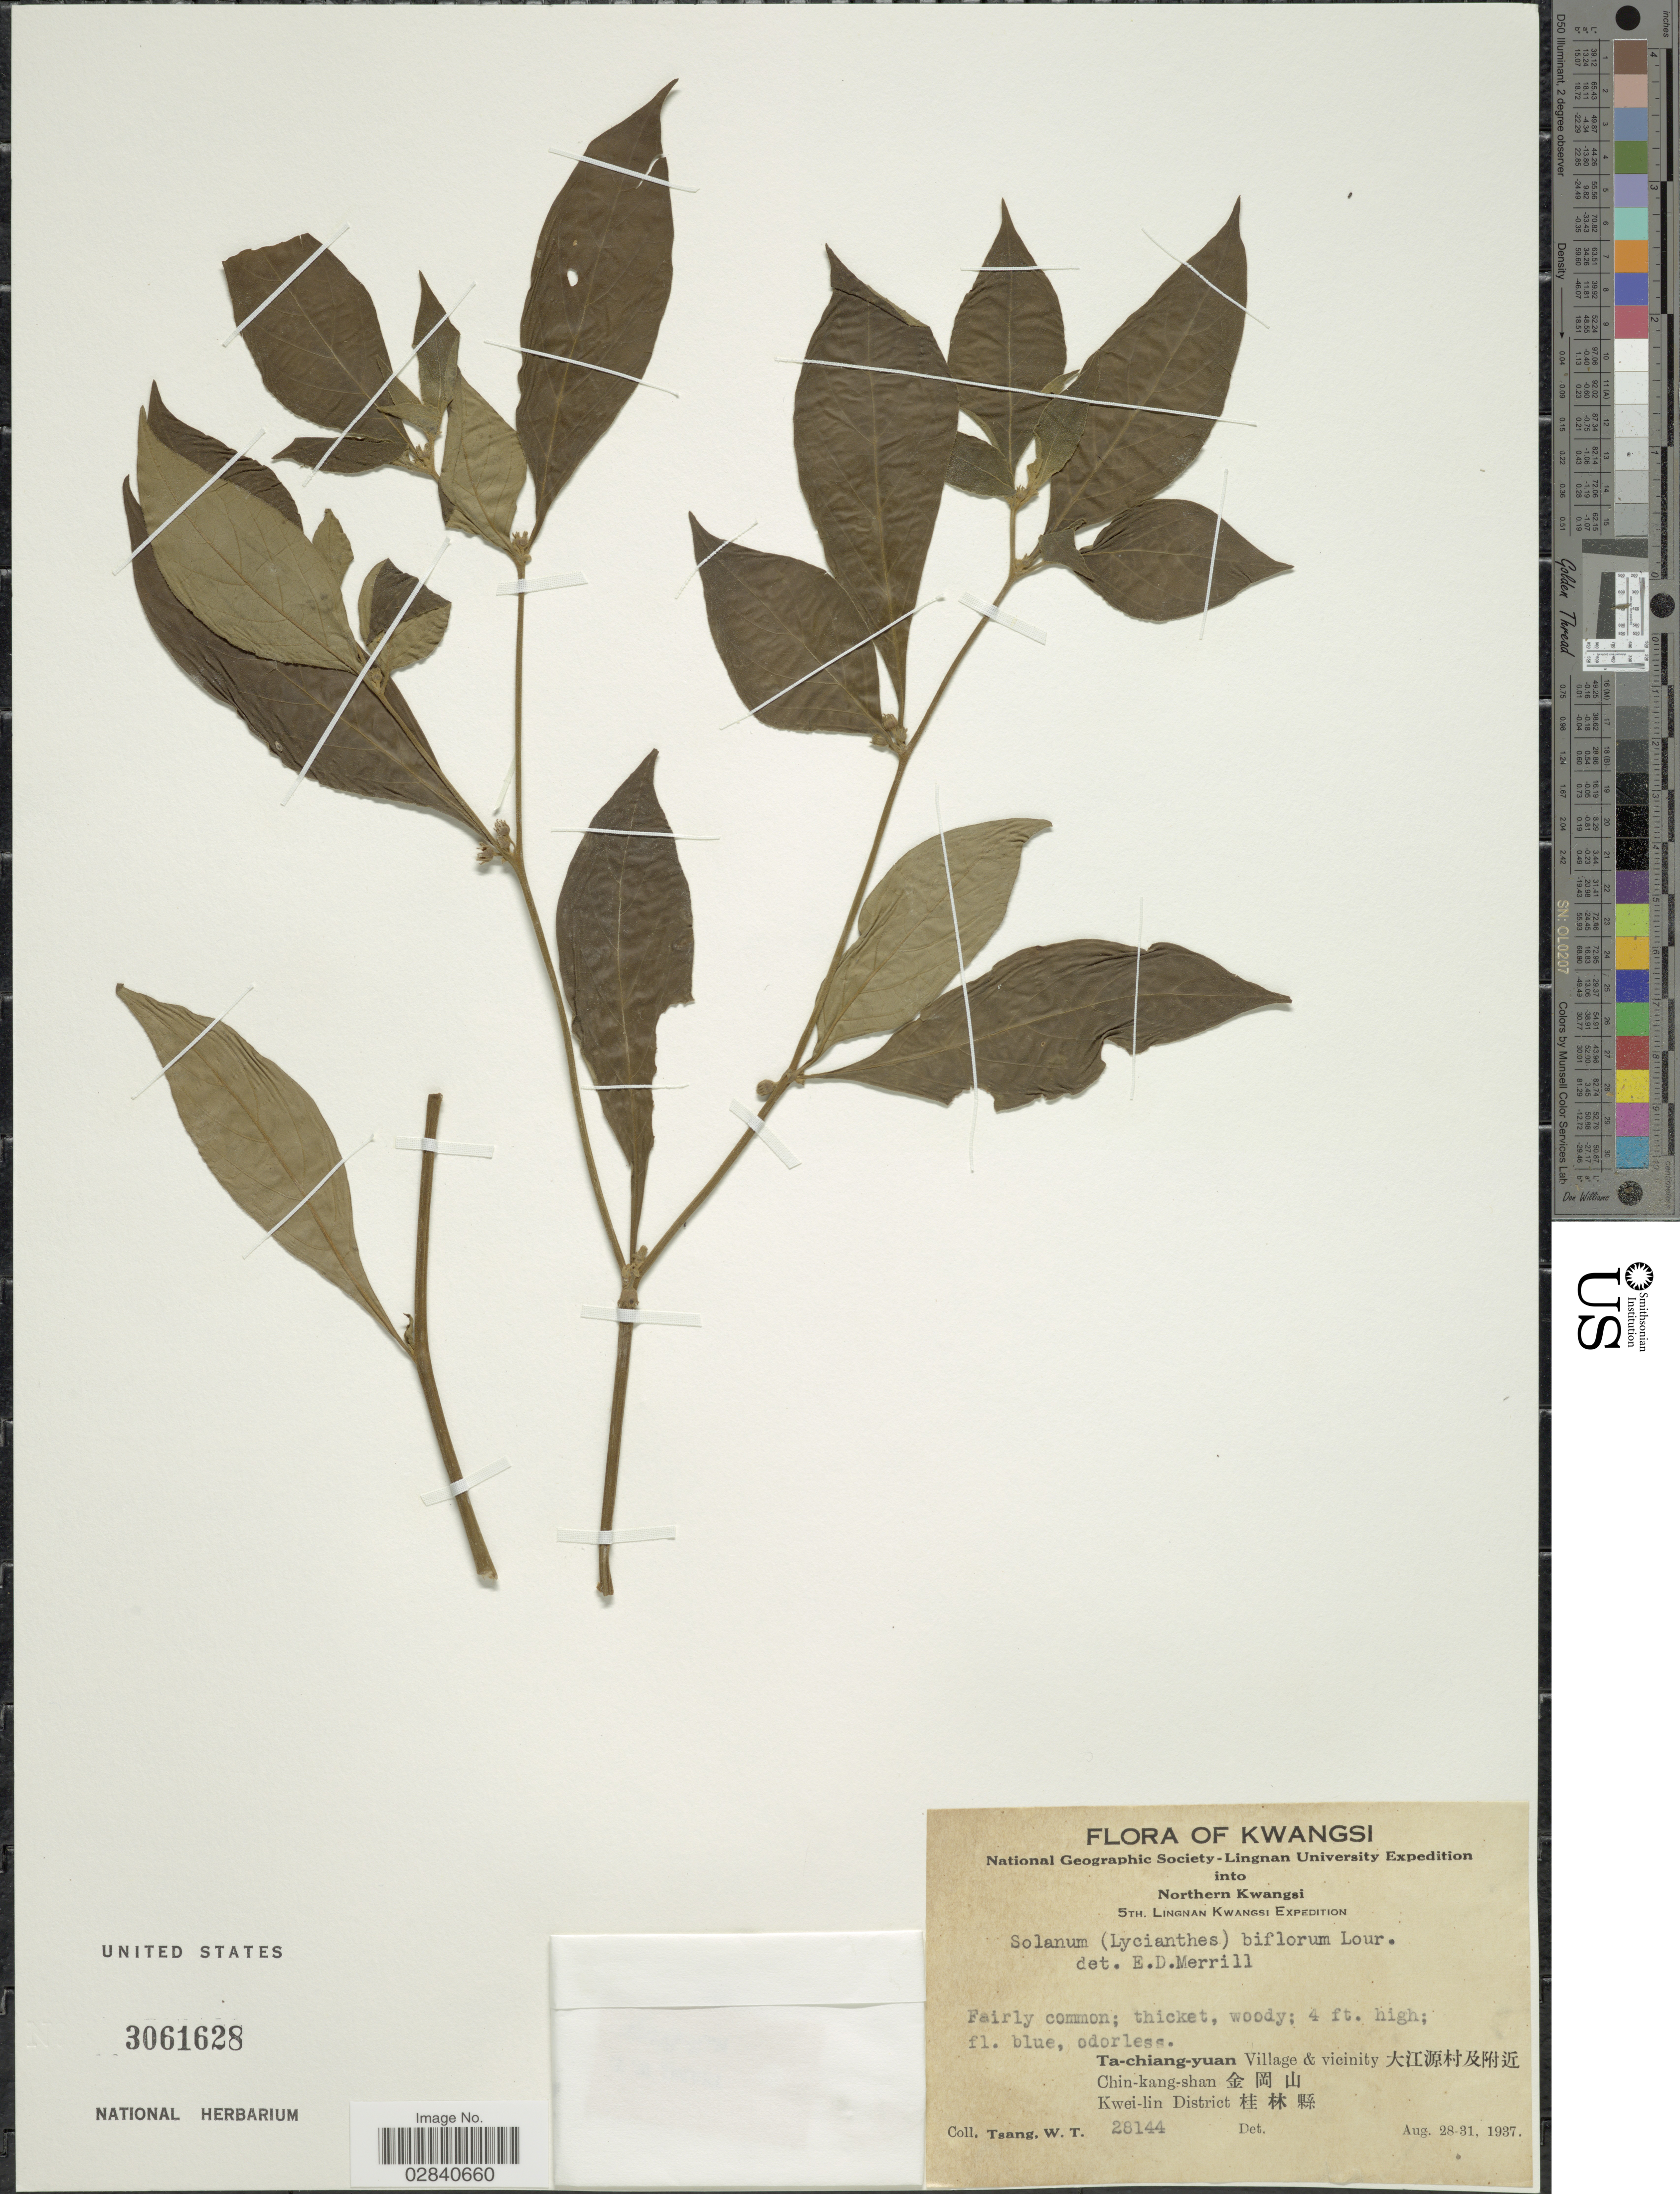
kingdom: Plantae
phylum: Tracheophyta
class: Magnoliopsida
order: Solanales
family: Solanaceae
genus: Lycianthes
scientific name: Lycianthes biflora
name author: (Lour.) Bitter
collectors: W. T. Tsang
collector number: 28144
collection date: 1937-08-28/1937-08-31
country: China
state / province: Guangxi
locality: Kwangsi. Northern Kwangsi. Ta-chiang-yuan. Village & vicinity. Chin-kang-shan. Kwei-lin District.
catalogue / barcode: US 3061628